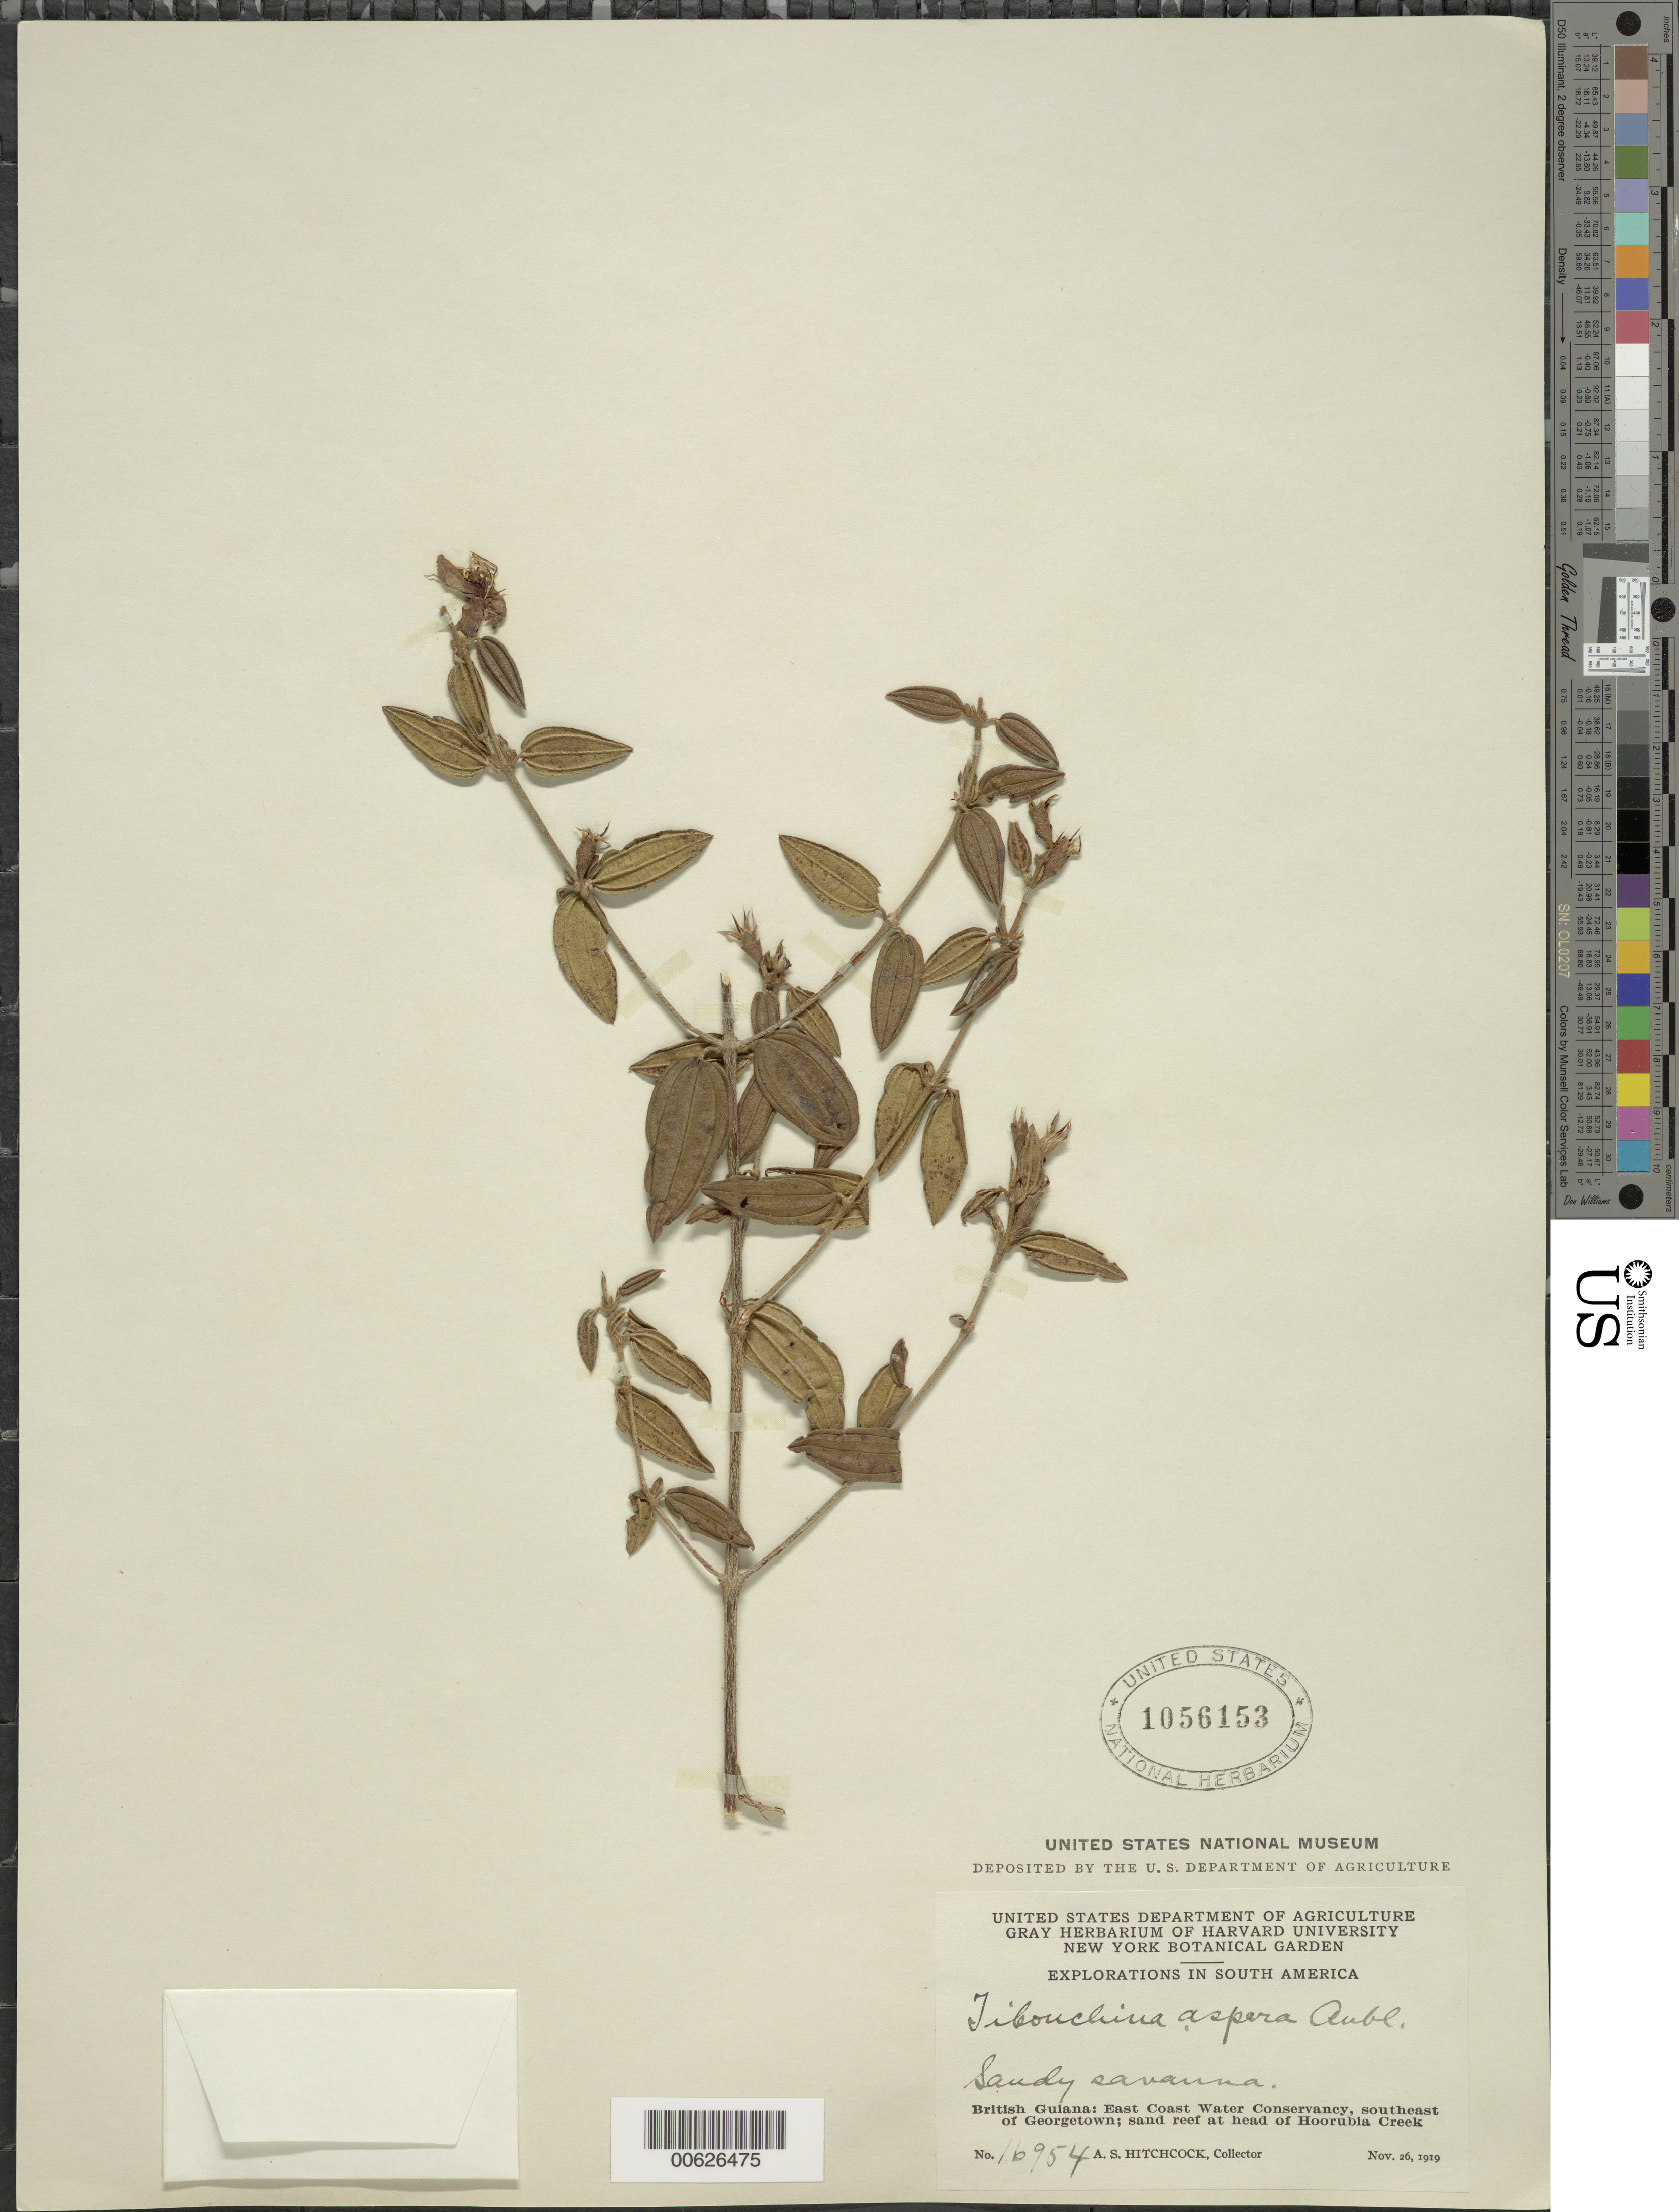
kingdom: Plantae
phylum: Tracheophyta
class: Magnoliopsida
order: Myrtales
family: Melastomataceae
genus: Tibouchina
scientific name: Tibouchina aspera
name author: Aubl.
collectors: A. S. Hitchcock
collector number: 16954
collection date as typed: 26-Nov-19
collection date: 1919-11-26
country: Guyana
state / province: Demerara-Mahaica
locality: Hoorubia Creek, head of, SE of Georgetown, East Coast Water Conservancy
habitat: Sandy savanna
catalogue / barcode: US 1056153